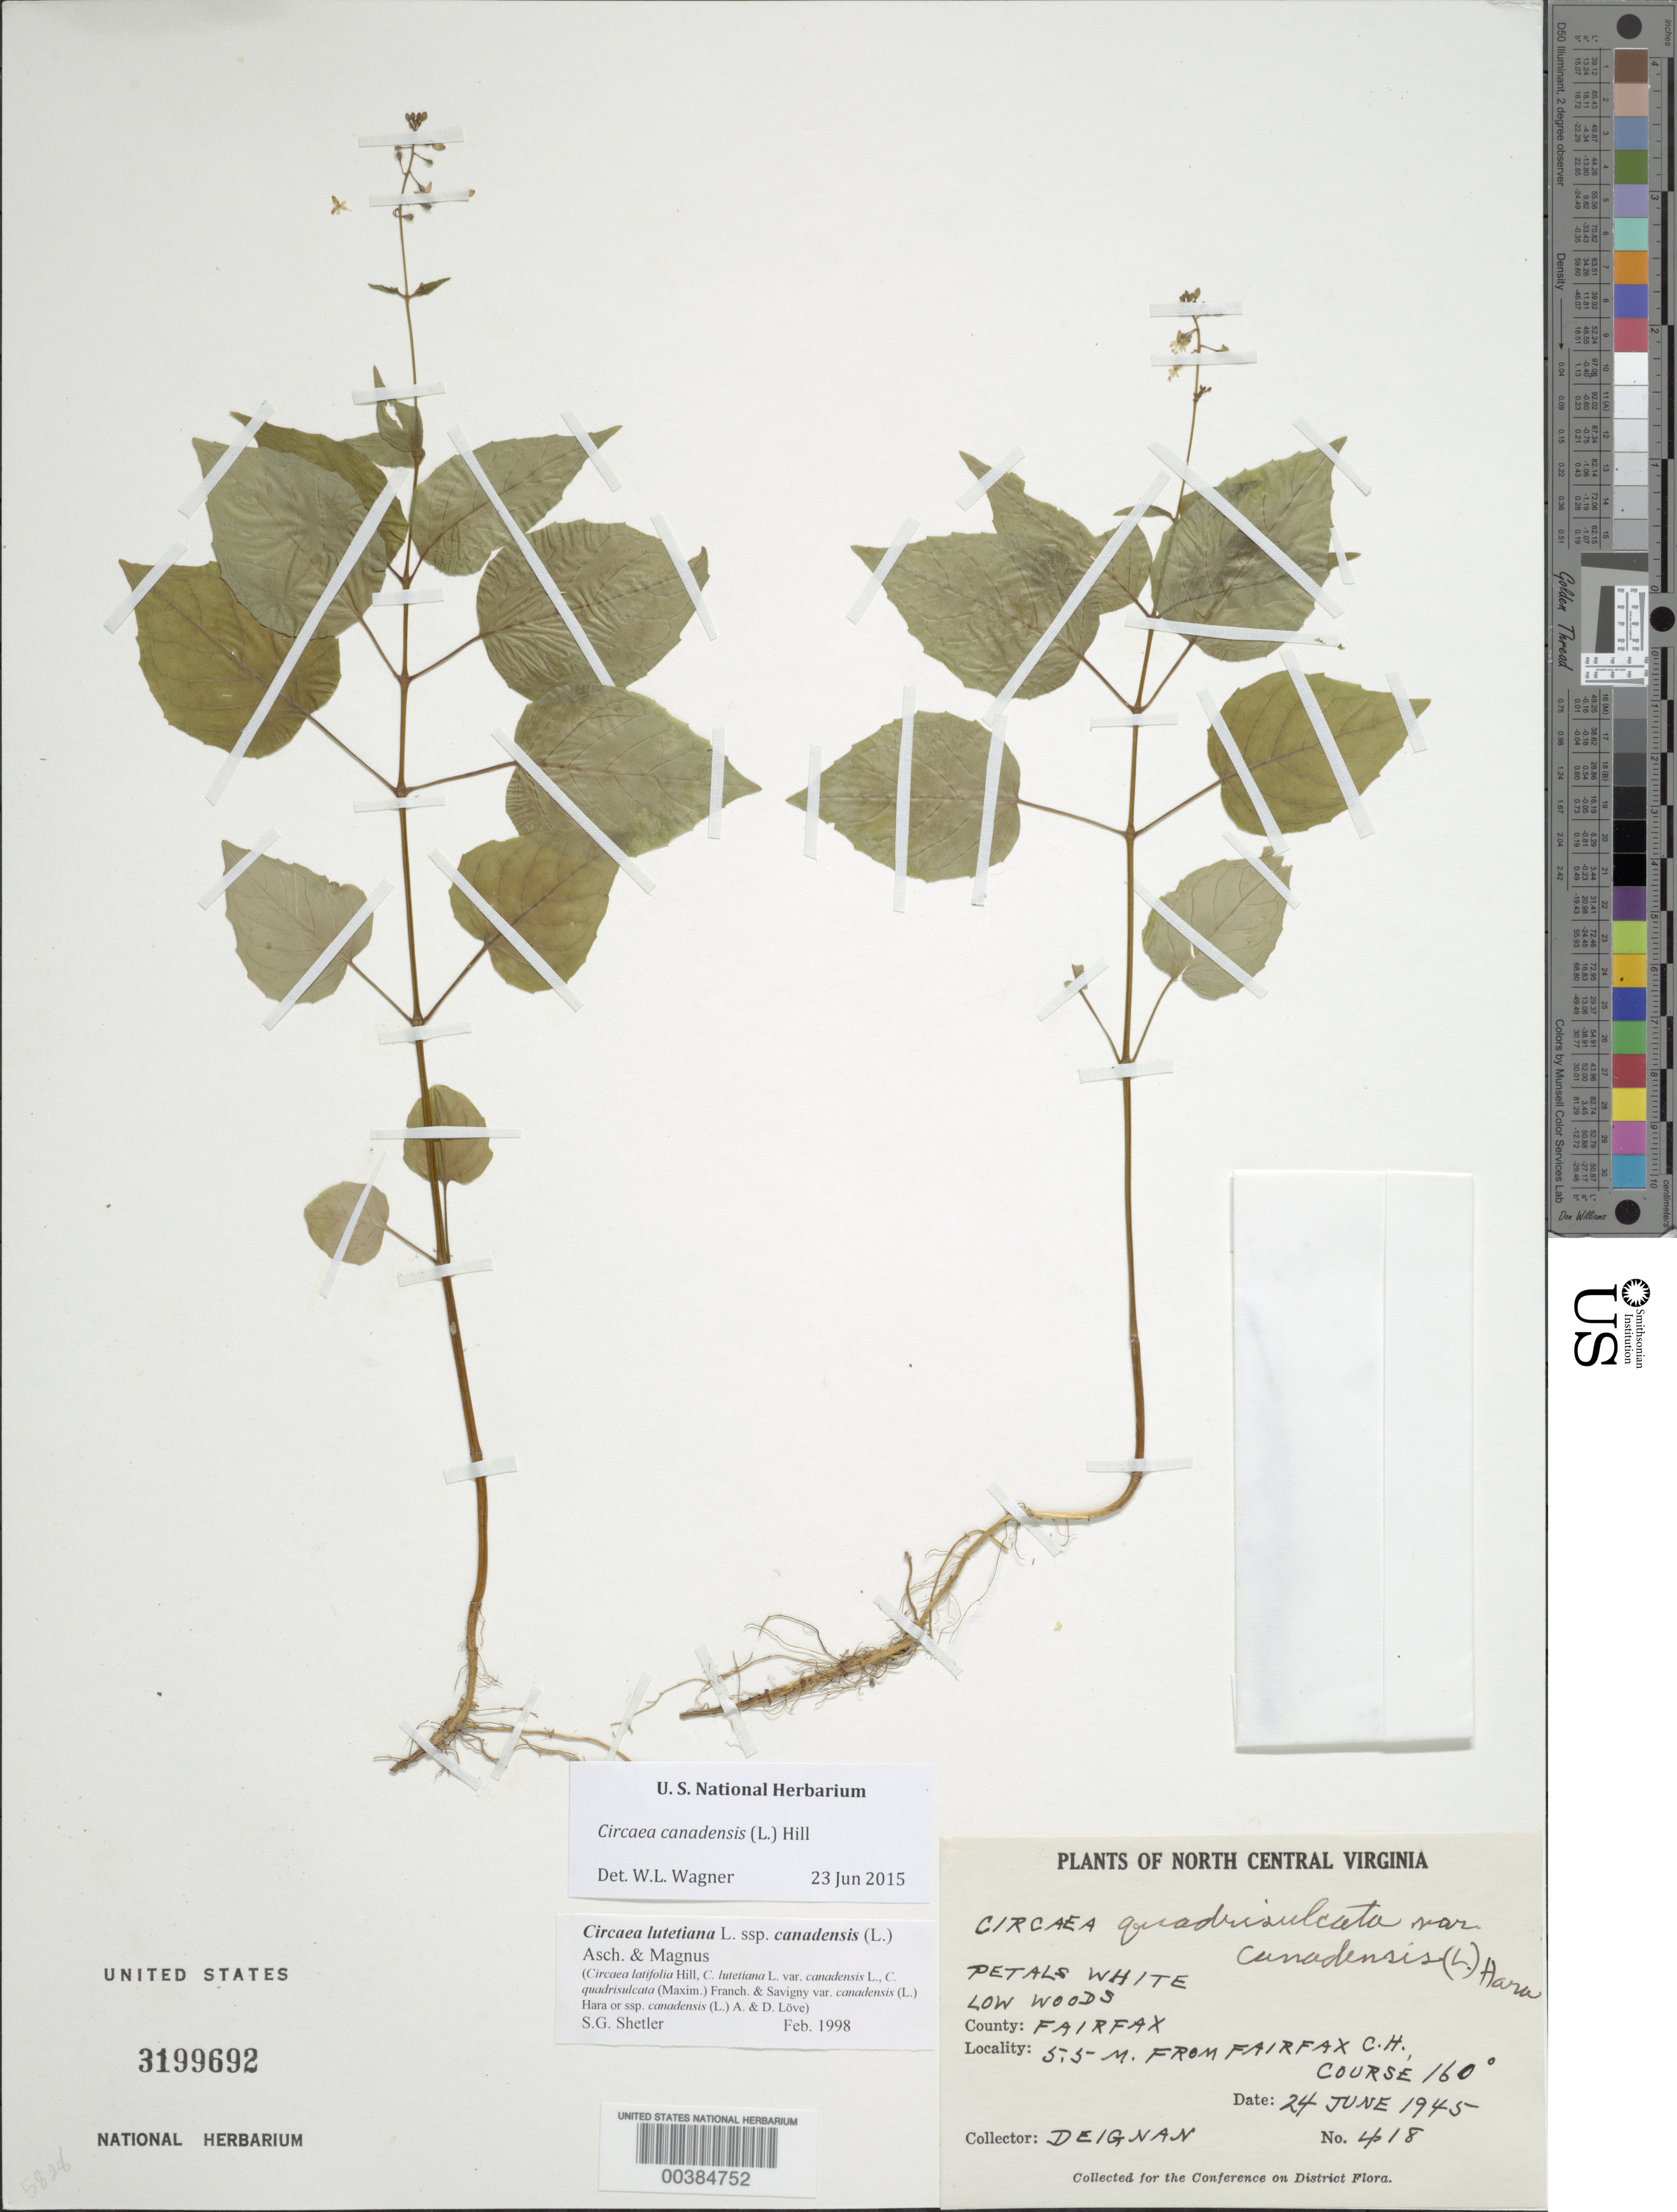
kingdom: Plantae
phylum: Tracheophyta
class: Magnoliopsida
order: Myrtales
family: Onagraceae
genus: Circaea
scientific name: Circaea canadensis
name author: (L.) Hill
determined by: Wagner, W. L., (BOT), Smithsonian Institution - National Museum of Natural History (UNITED STATES)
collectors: H. Deignan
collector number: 418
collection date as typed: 24 Jun 1945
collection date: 1945-06-24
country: United States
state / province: Virginia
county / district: Fairfax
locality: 5.5 M from Fairfax Court House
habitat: Growing under Liquidambar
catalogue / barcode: US 3199692